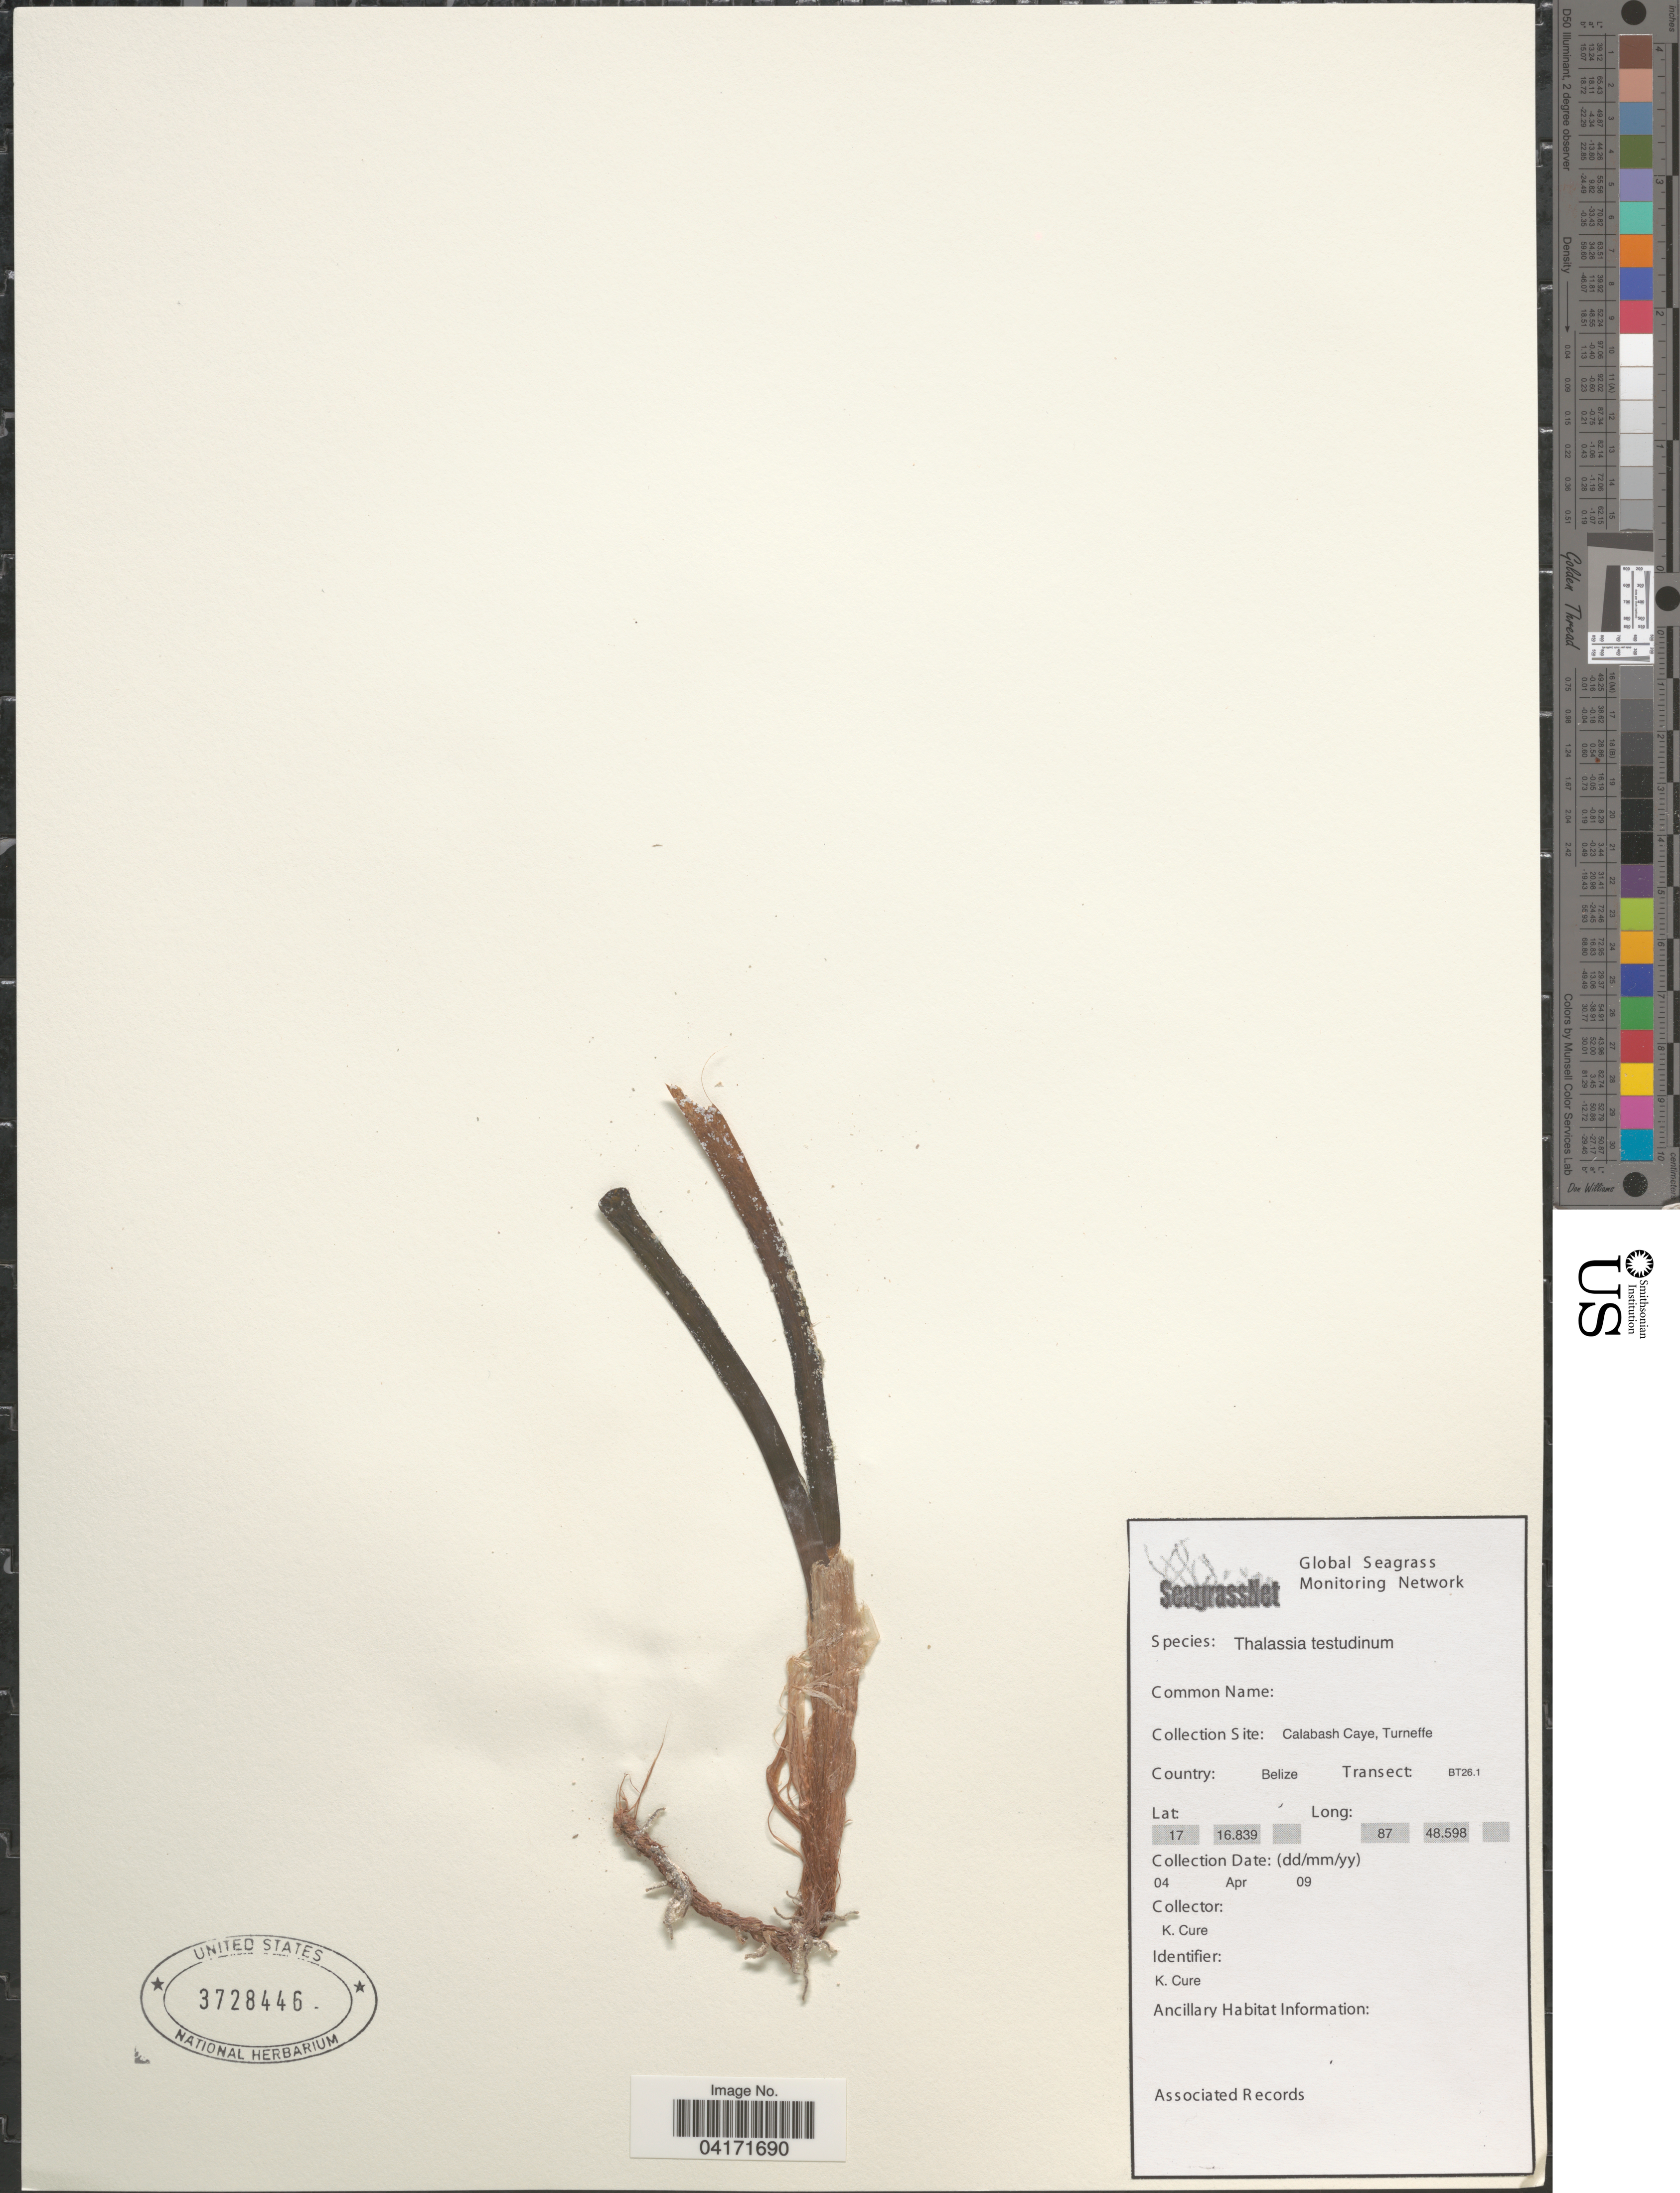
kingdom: Plantae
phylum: Tracheophyta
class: Liliopsida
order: Alismatales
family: Hydrocharitaceae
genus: Thalassia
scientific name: Thalassia testudinum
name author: Banks & Sol. ex K.D. Koenig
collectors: K. Cure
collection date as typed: Transcribed d/m/y: 4/4/9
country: Belize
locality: Calabash Caye, Turneffe. Transect: BT26.1.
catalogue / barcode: US 3728446